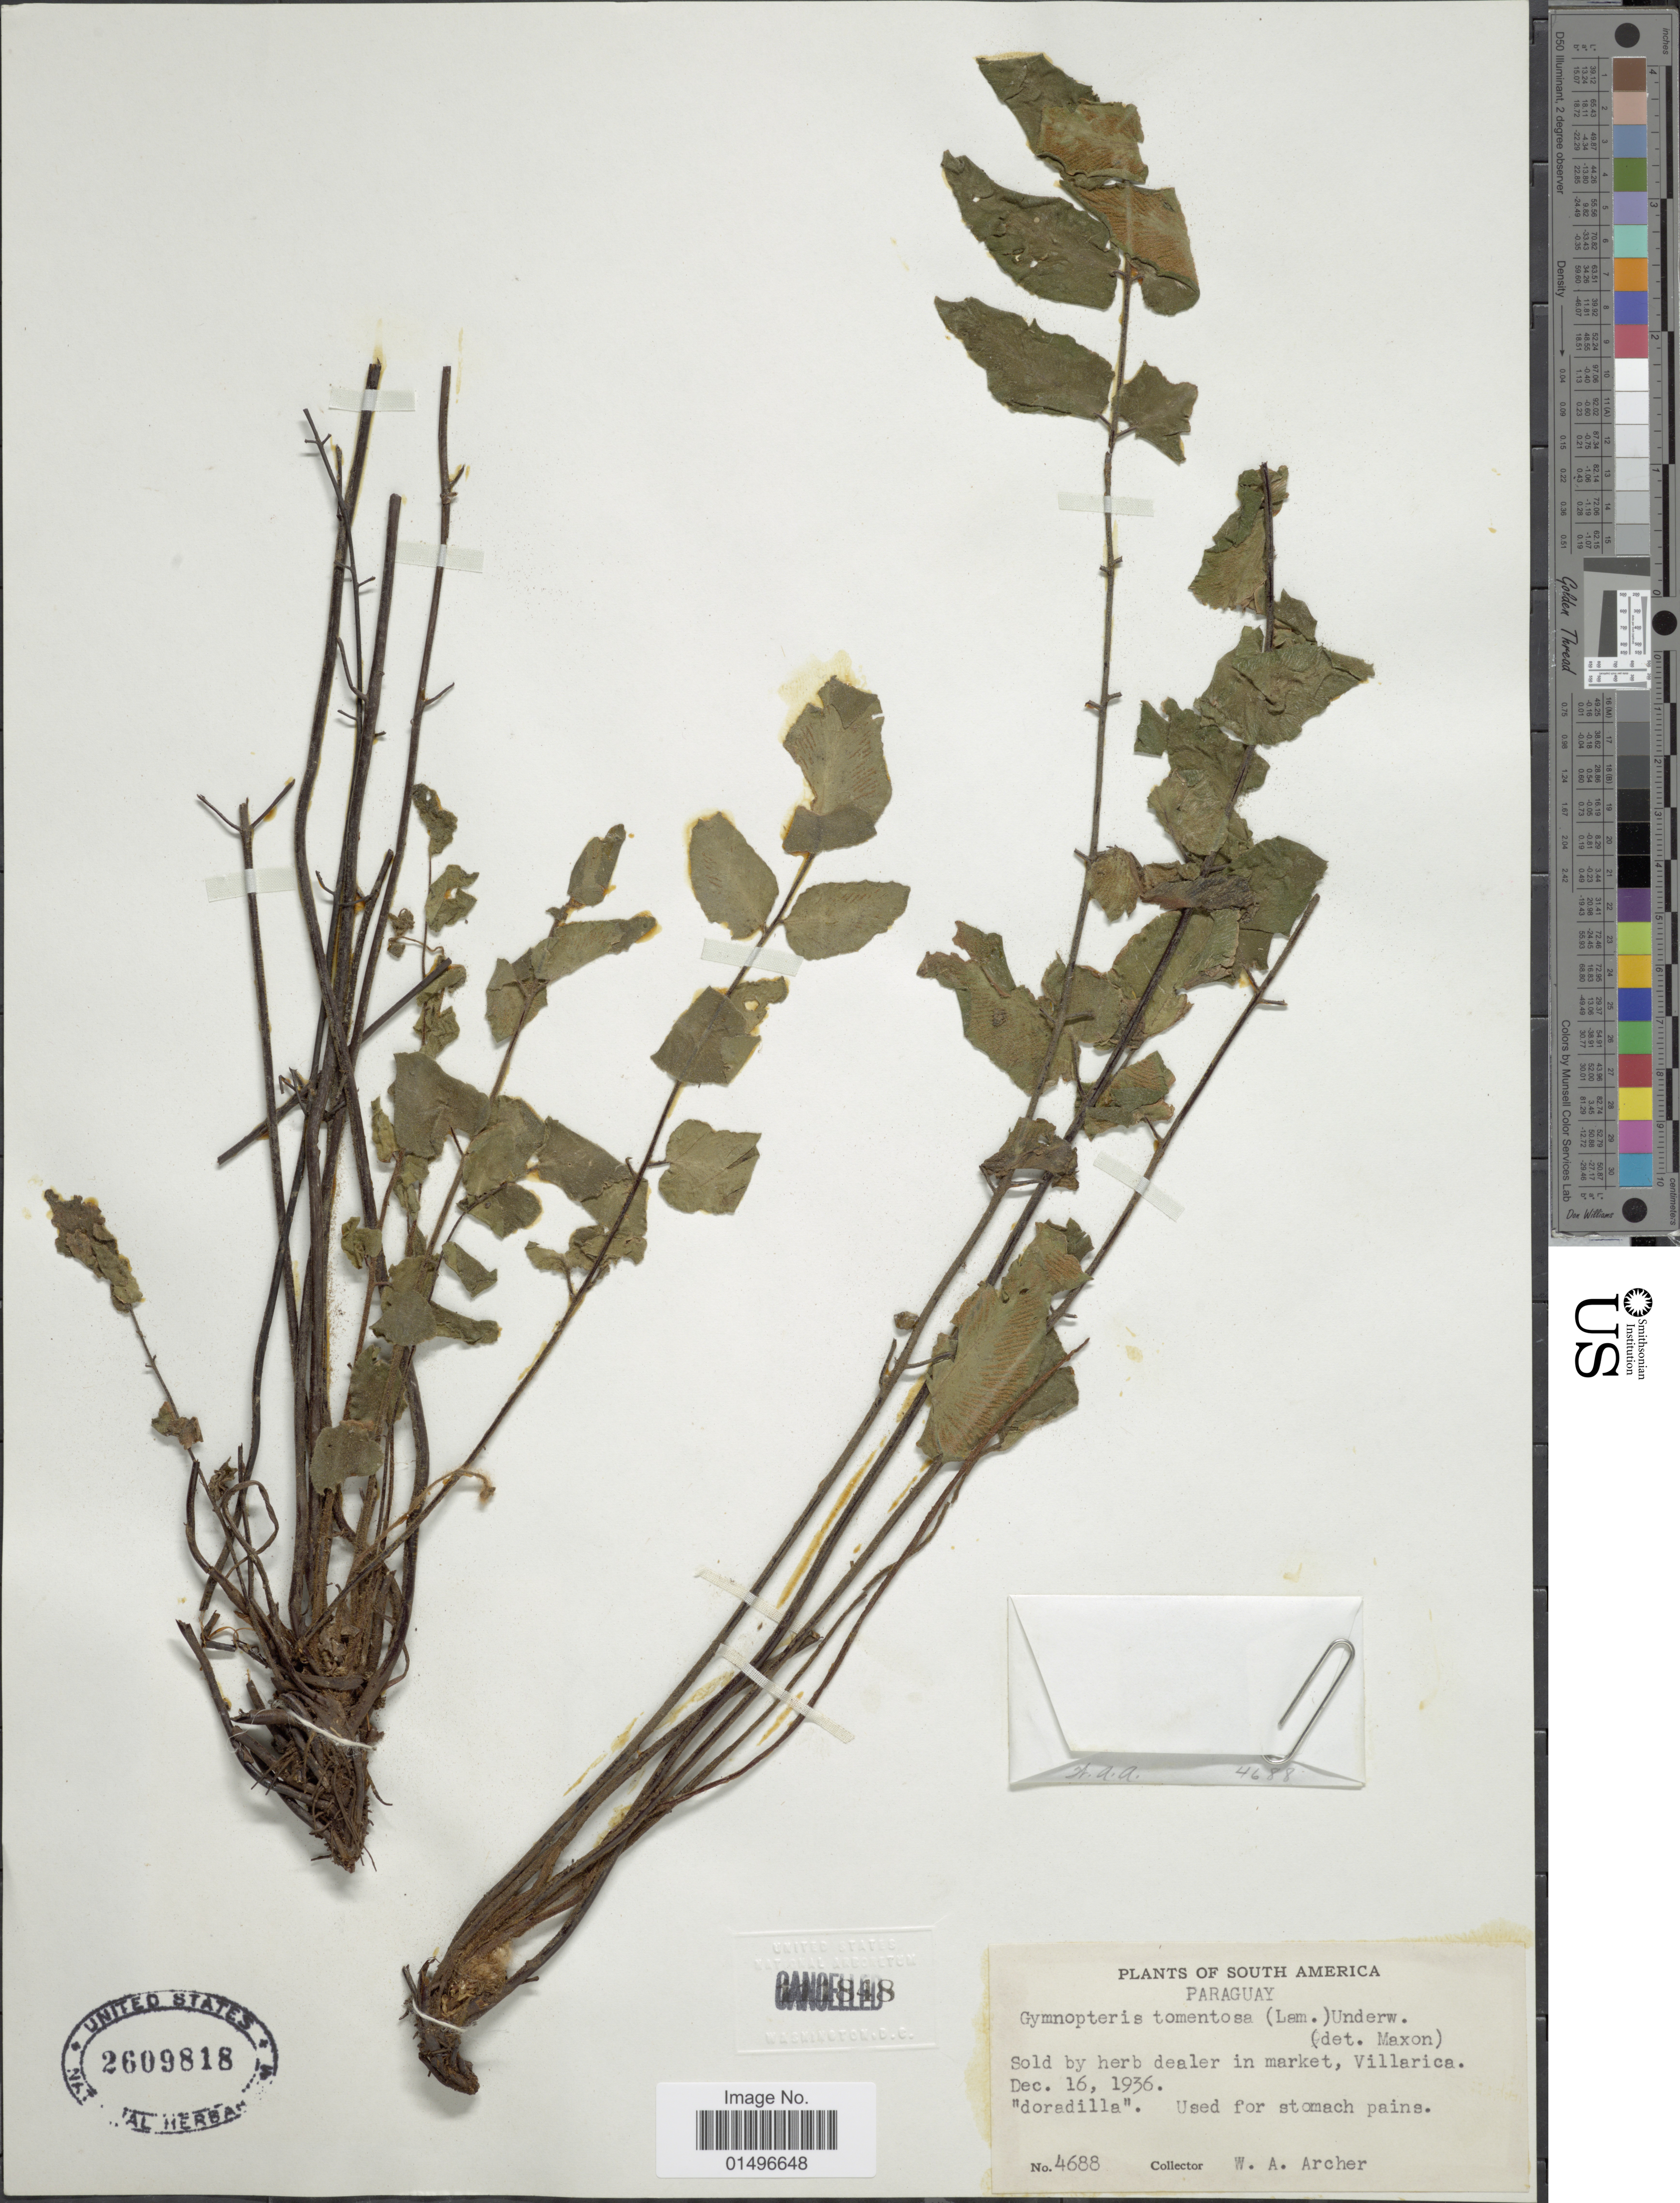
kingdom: Plantae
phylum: Tracheophyta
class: Polypodiopsida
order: Polypodiales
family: Pteridaceae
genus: Hemionitis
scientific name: Hemionitis tomentosa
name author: (Lam.) Raddi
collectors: W. A. Archer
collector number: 4688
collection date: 1936-12-16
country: Paraguay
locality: South America, Paraguay, Villarica.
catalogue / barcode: US 2609818